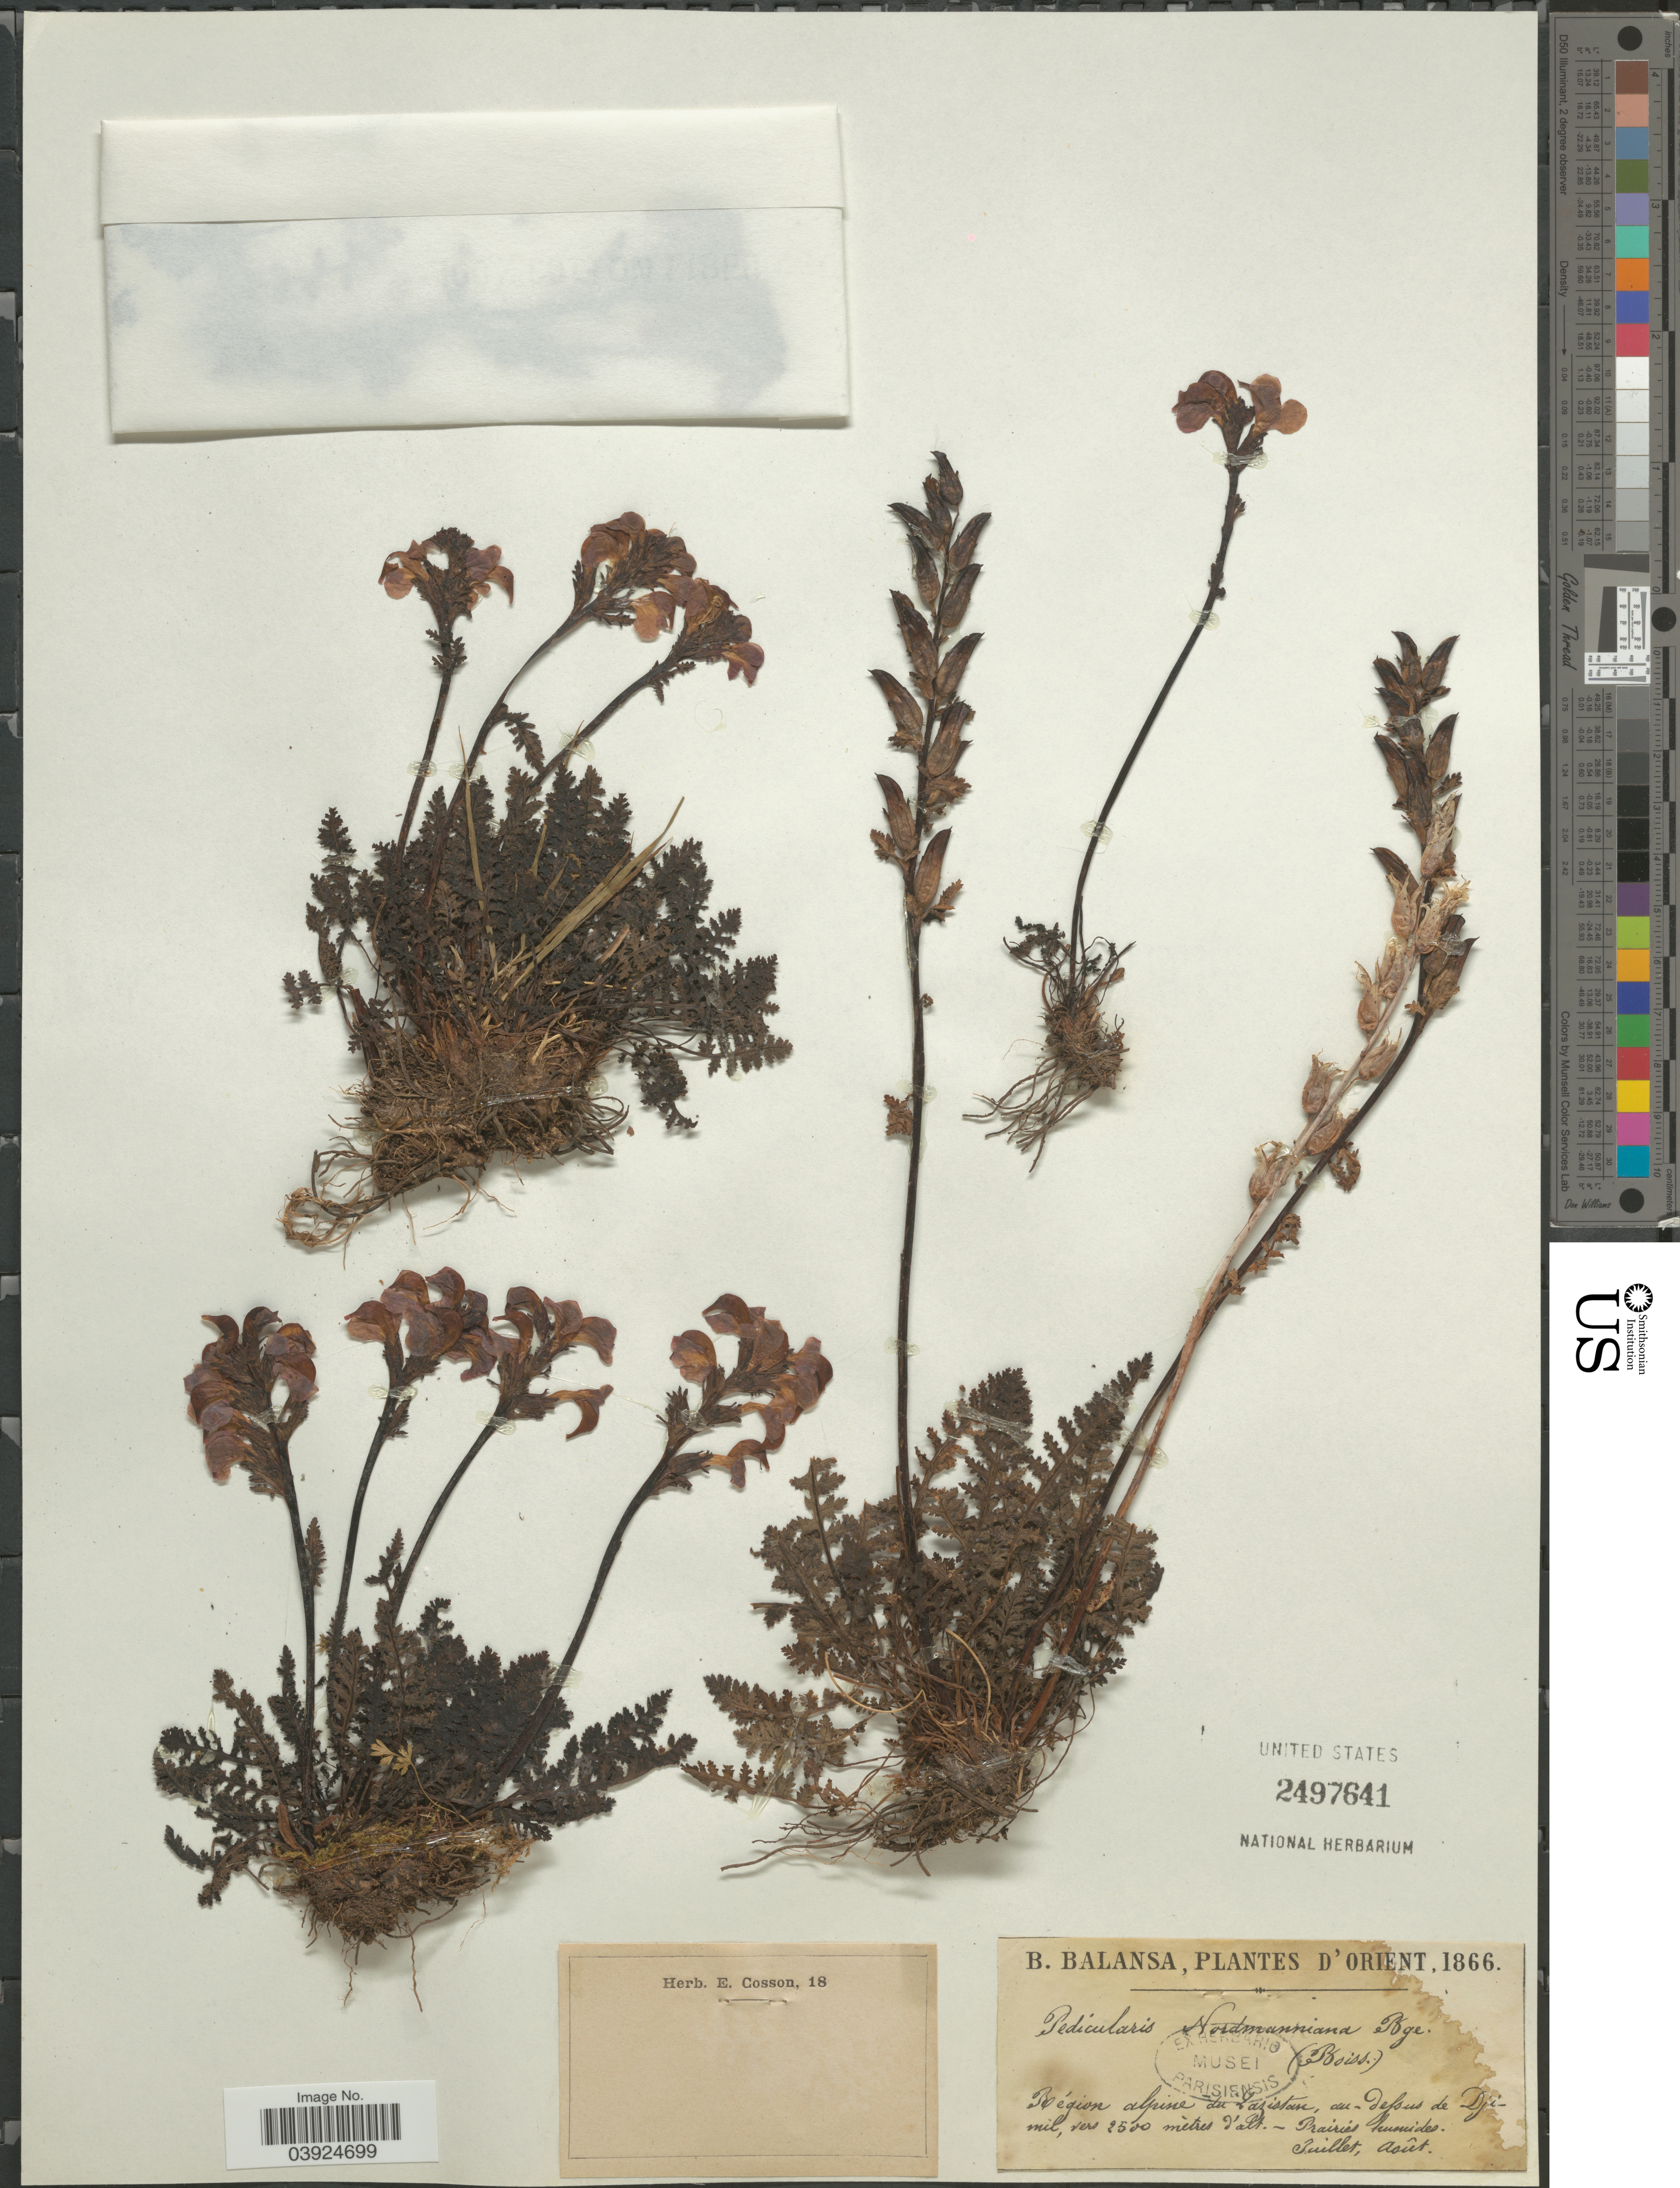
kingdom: Plantae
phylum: Tracheophyta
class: Magnoliopsida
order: Lamiales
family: Orobanchaceae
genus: Pedicularis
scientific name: Pedicularis nordmanniana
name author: Bunge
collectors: B. Balansa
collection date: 1866-07/1866-08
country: Turkey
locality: D'Orient. Région alpine du Lazistan, du dessus de Djimil.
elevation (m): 2500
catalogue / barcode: US 2497641